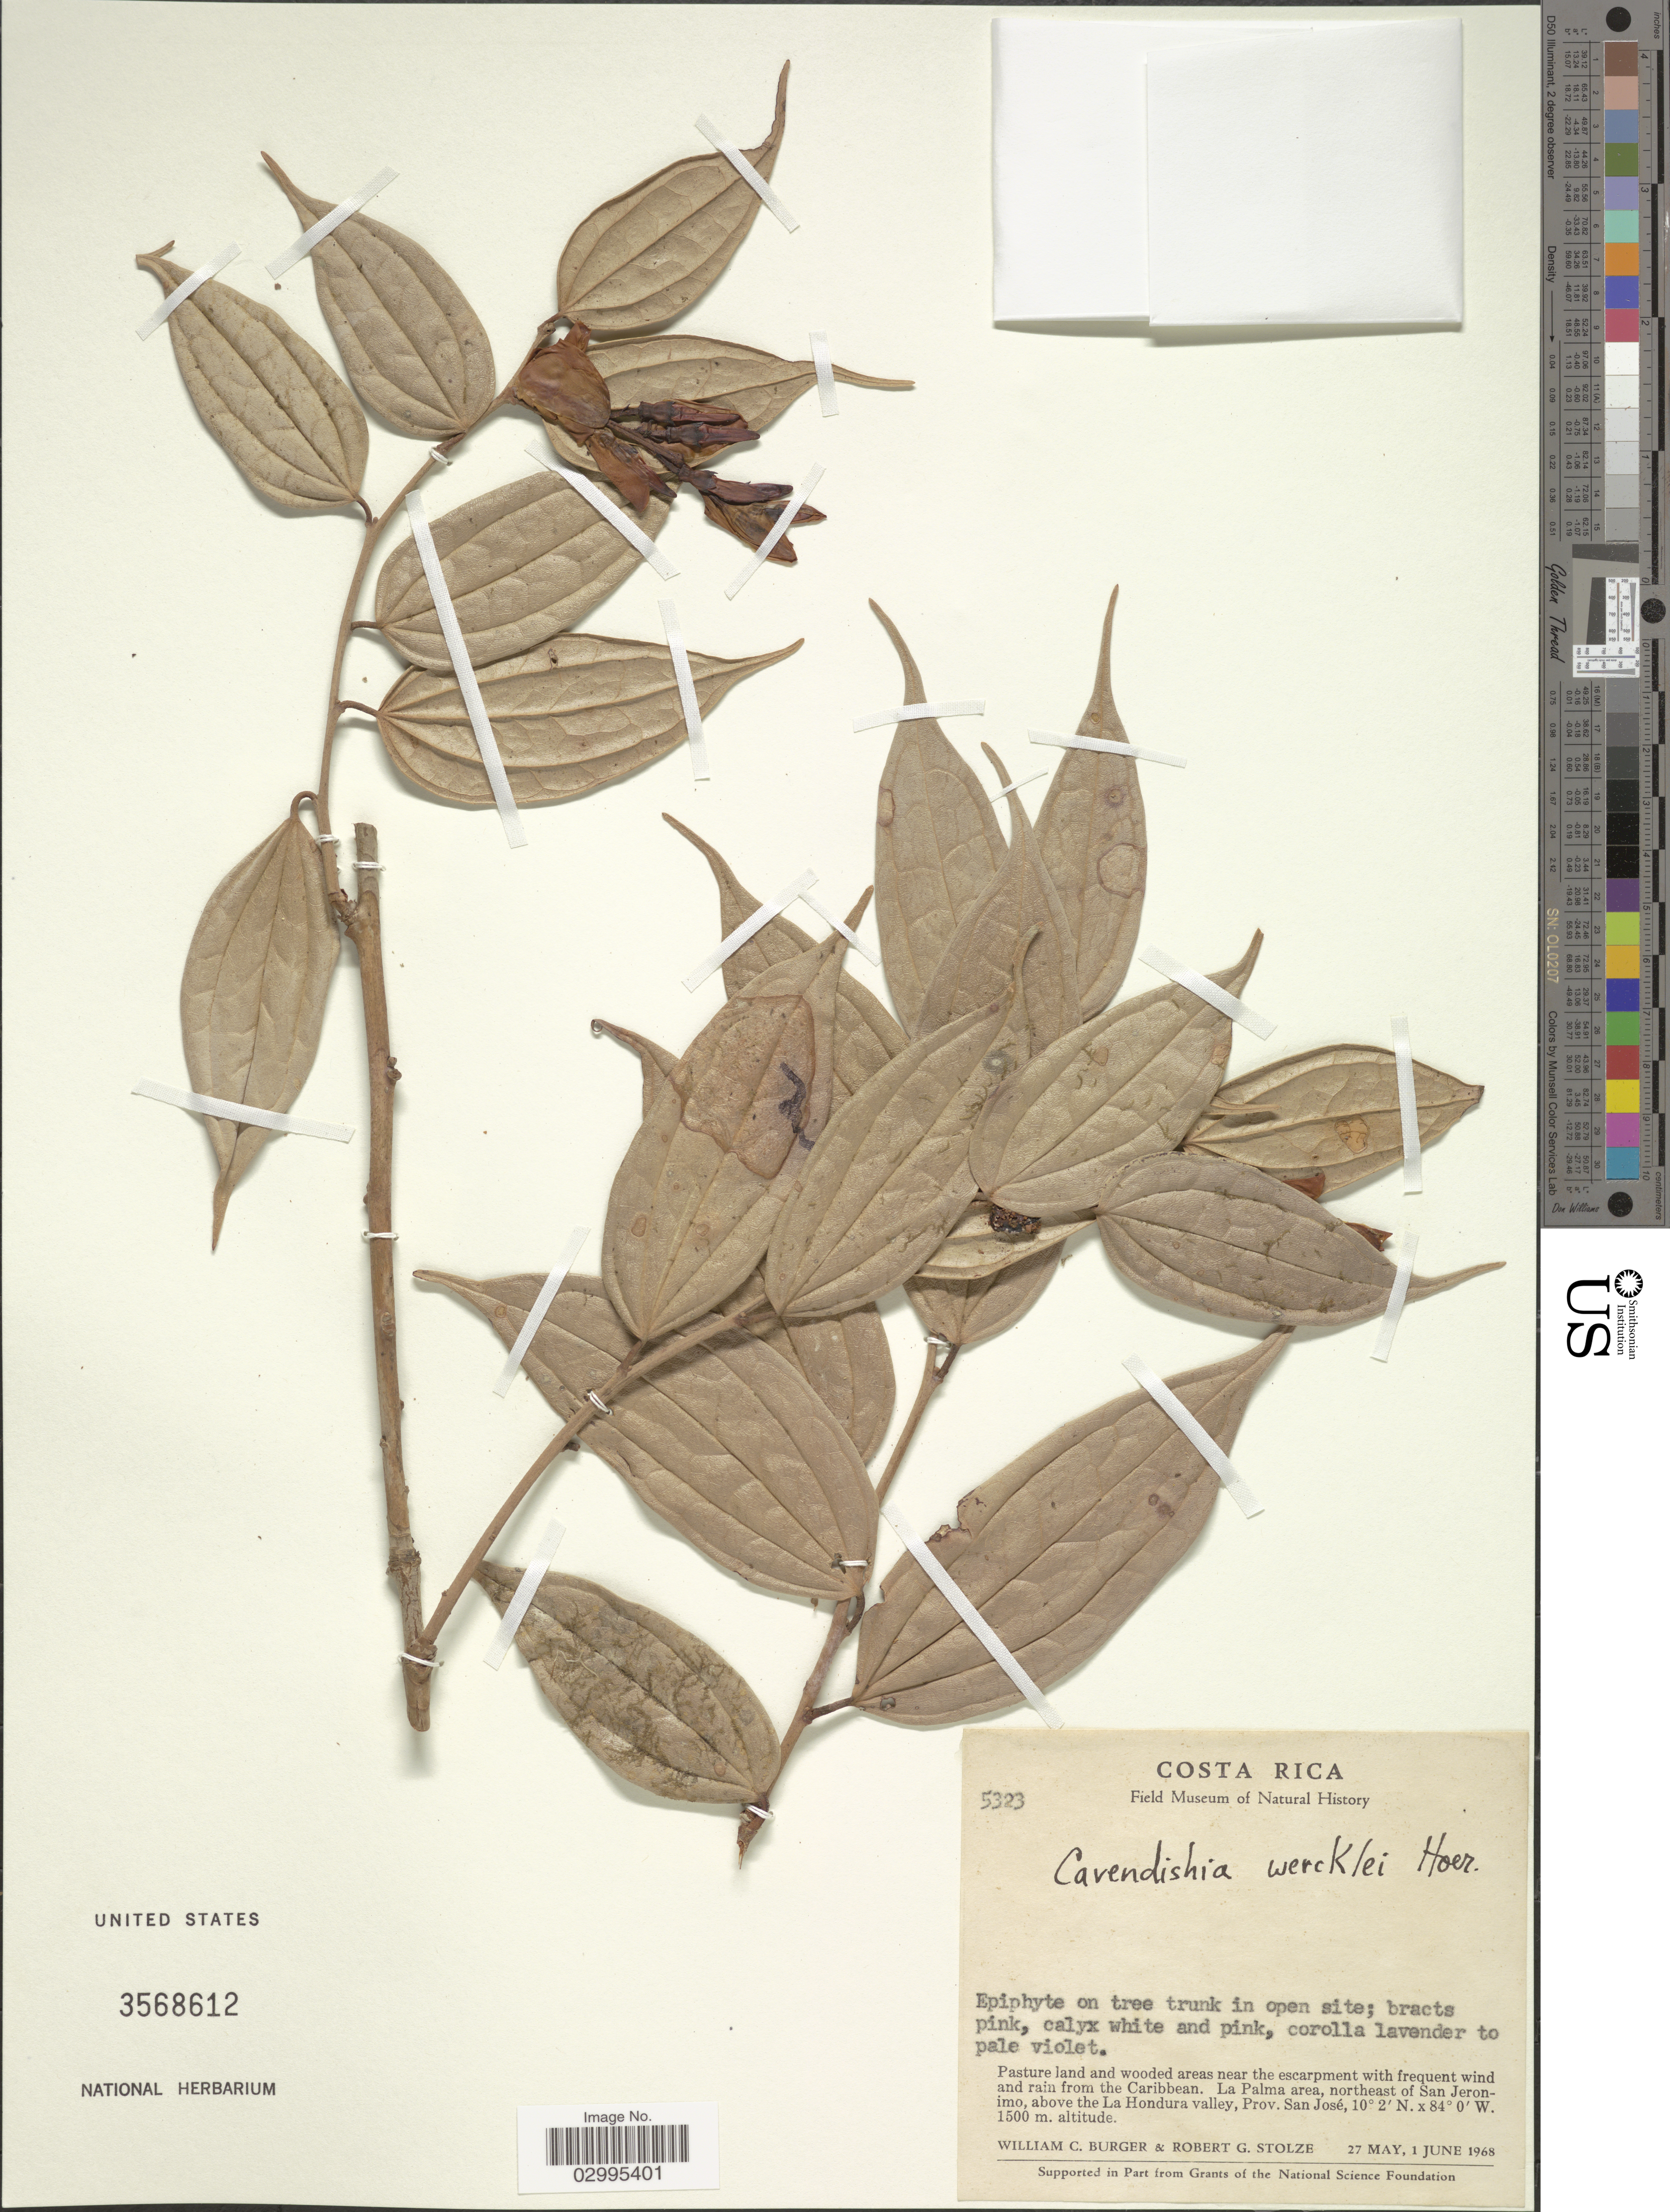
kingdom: Plantae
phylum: Tracheophyta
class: Magnoliopsida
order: Ericales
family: Ericaceae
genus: Cavendishia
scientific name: Cavendishia wercklei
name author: Hoerold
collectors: W. Burger & R. G. Stolze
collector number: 5323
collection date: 1968-05-27/1968-06-01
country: Costa Rica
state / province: San José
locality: Near the escarpment witj frequent wind and rain from the Caribbean. La Palma area, northeast of San Jeronimo, above the La Hondura valley.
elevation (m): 1500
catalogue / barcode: US 3568612